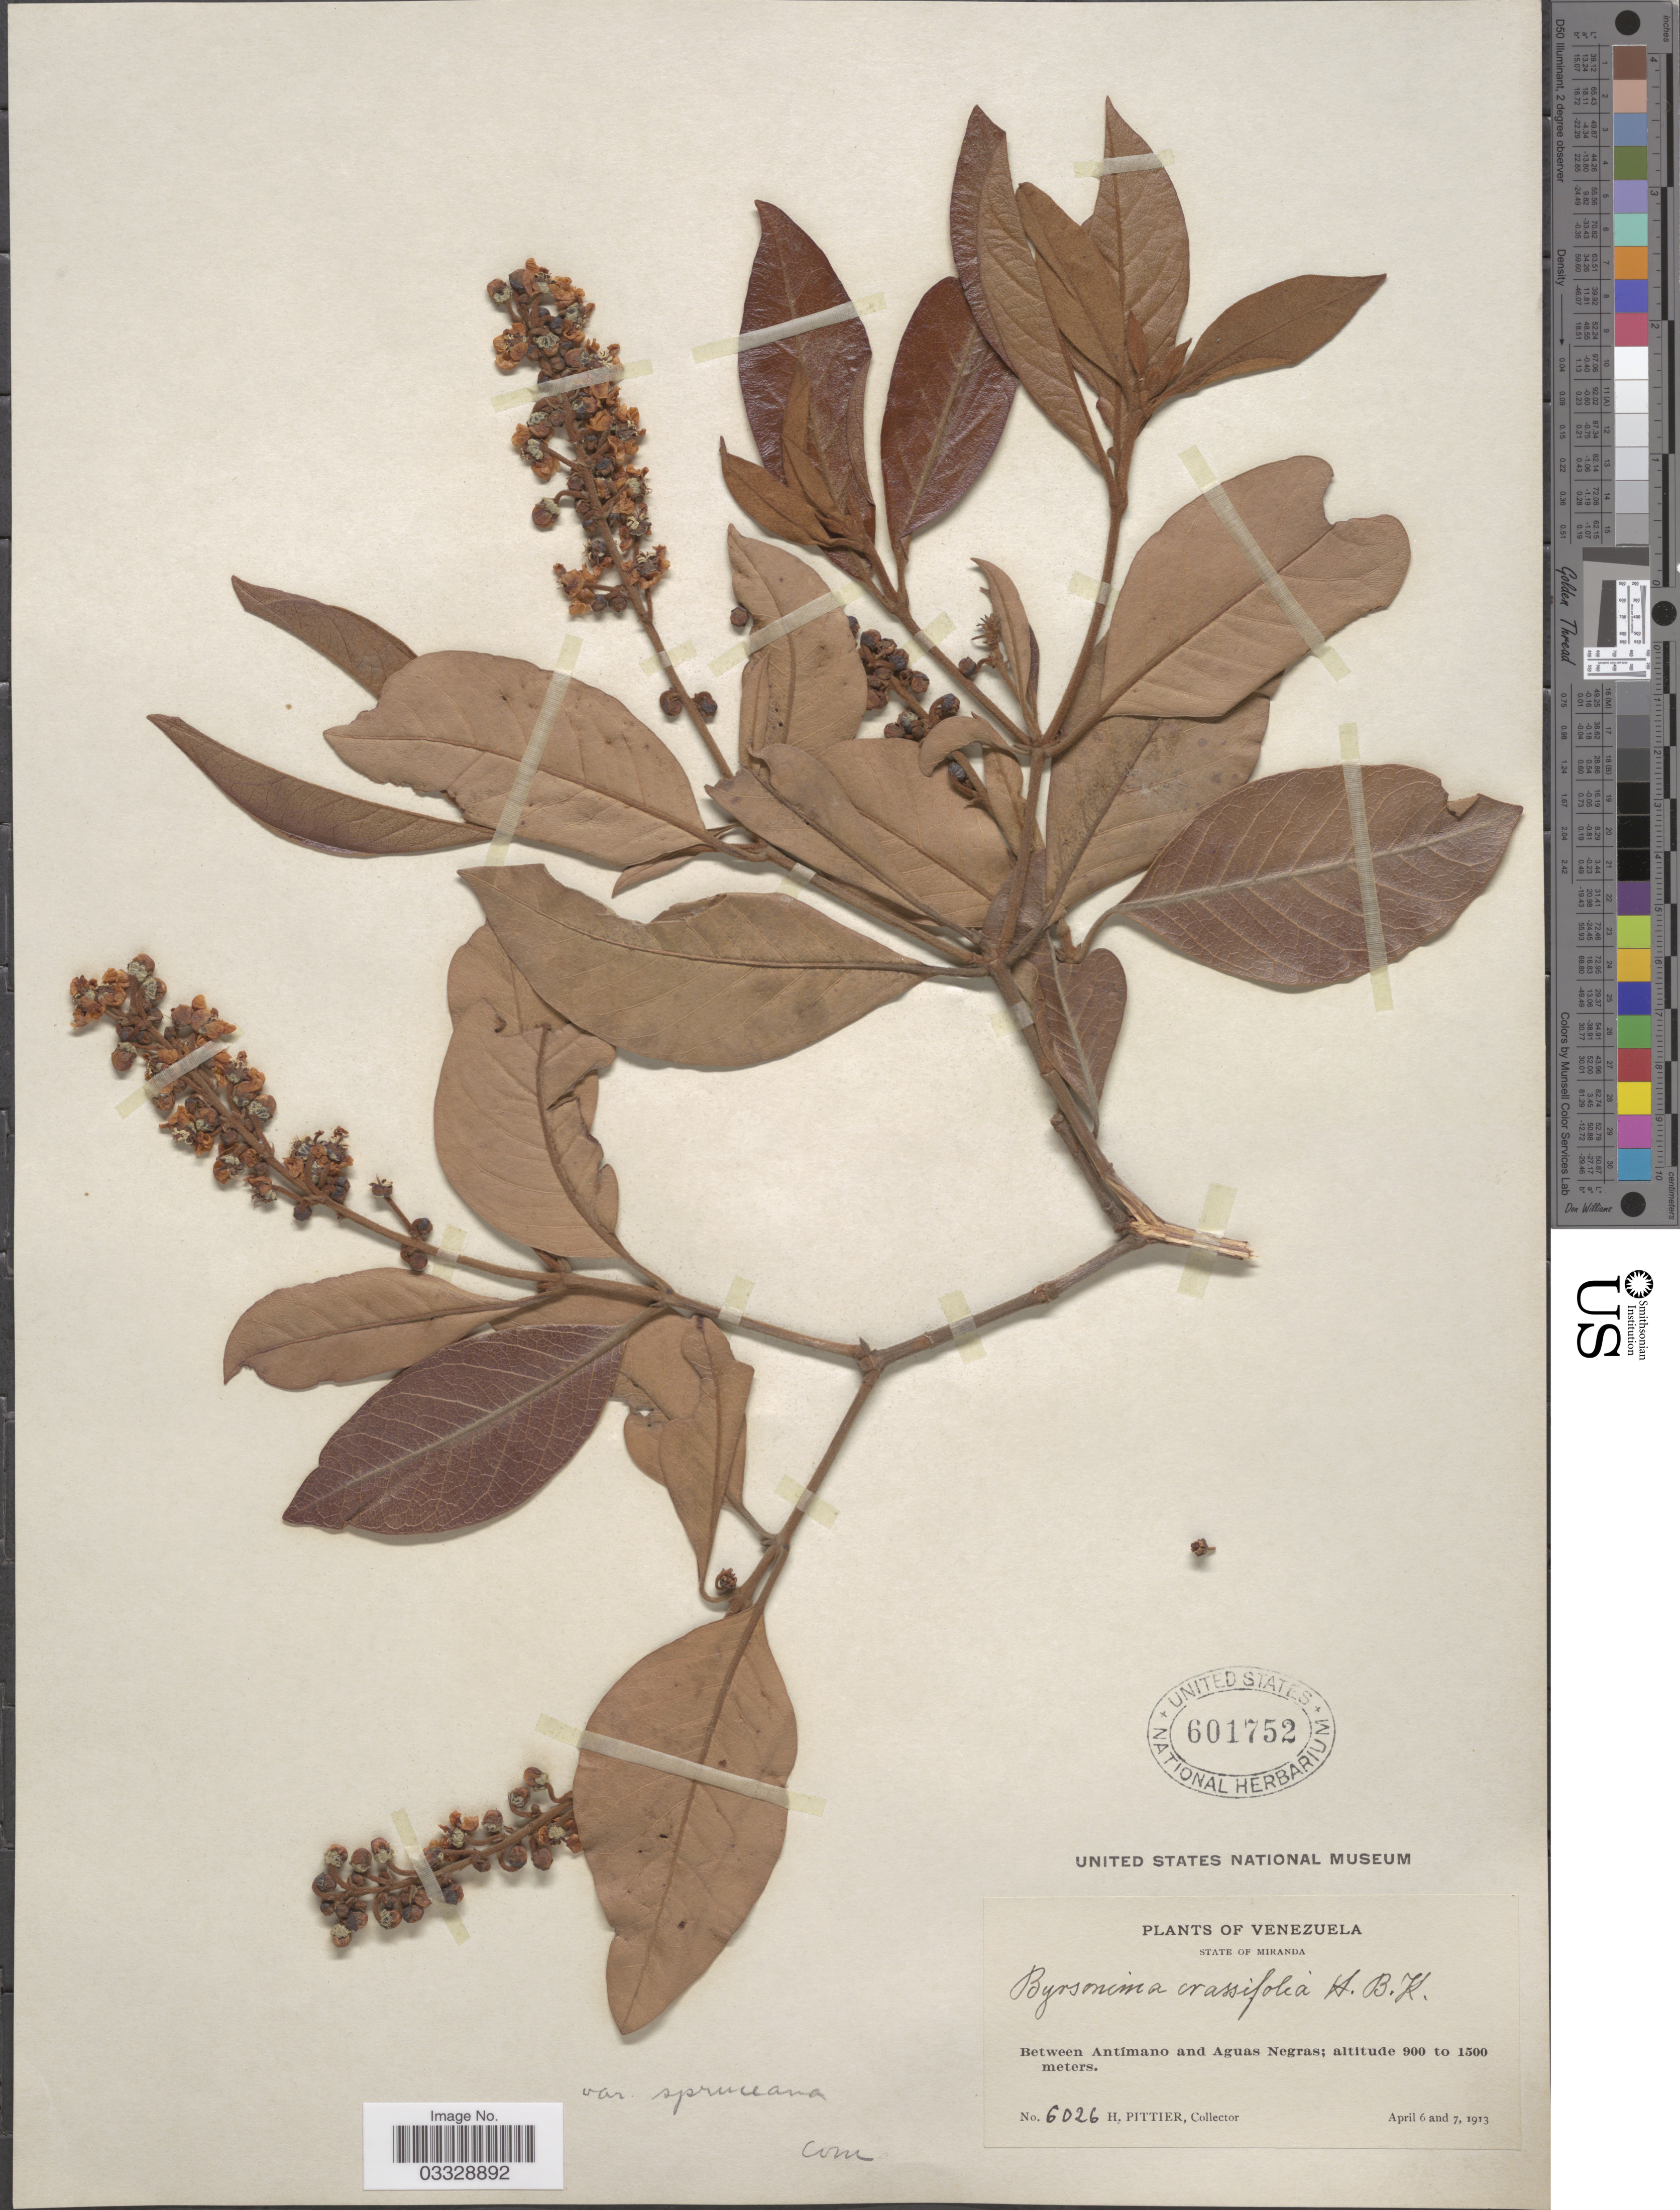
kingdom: Plantae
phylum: Tracheophyta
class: Magnoliopsida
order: Malpighiales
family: Malpighiaceae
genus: Byrsonima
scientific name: Byrsonima crassifolia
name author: (L.) Kunth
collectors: H. F. Pittier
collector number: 6026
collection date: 1913-04-06/1913-04-07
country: Venezuela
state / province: Miranda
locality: Between Antímano and Aguas Negras.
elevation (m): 900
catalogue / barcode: US 601752